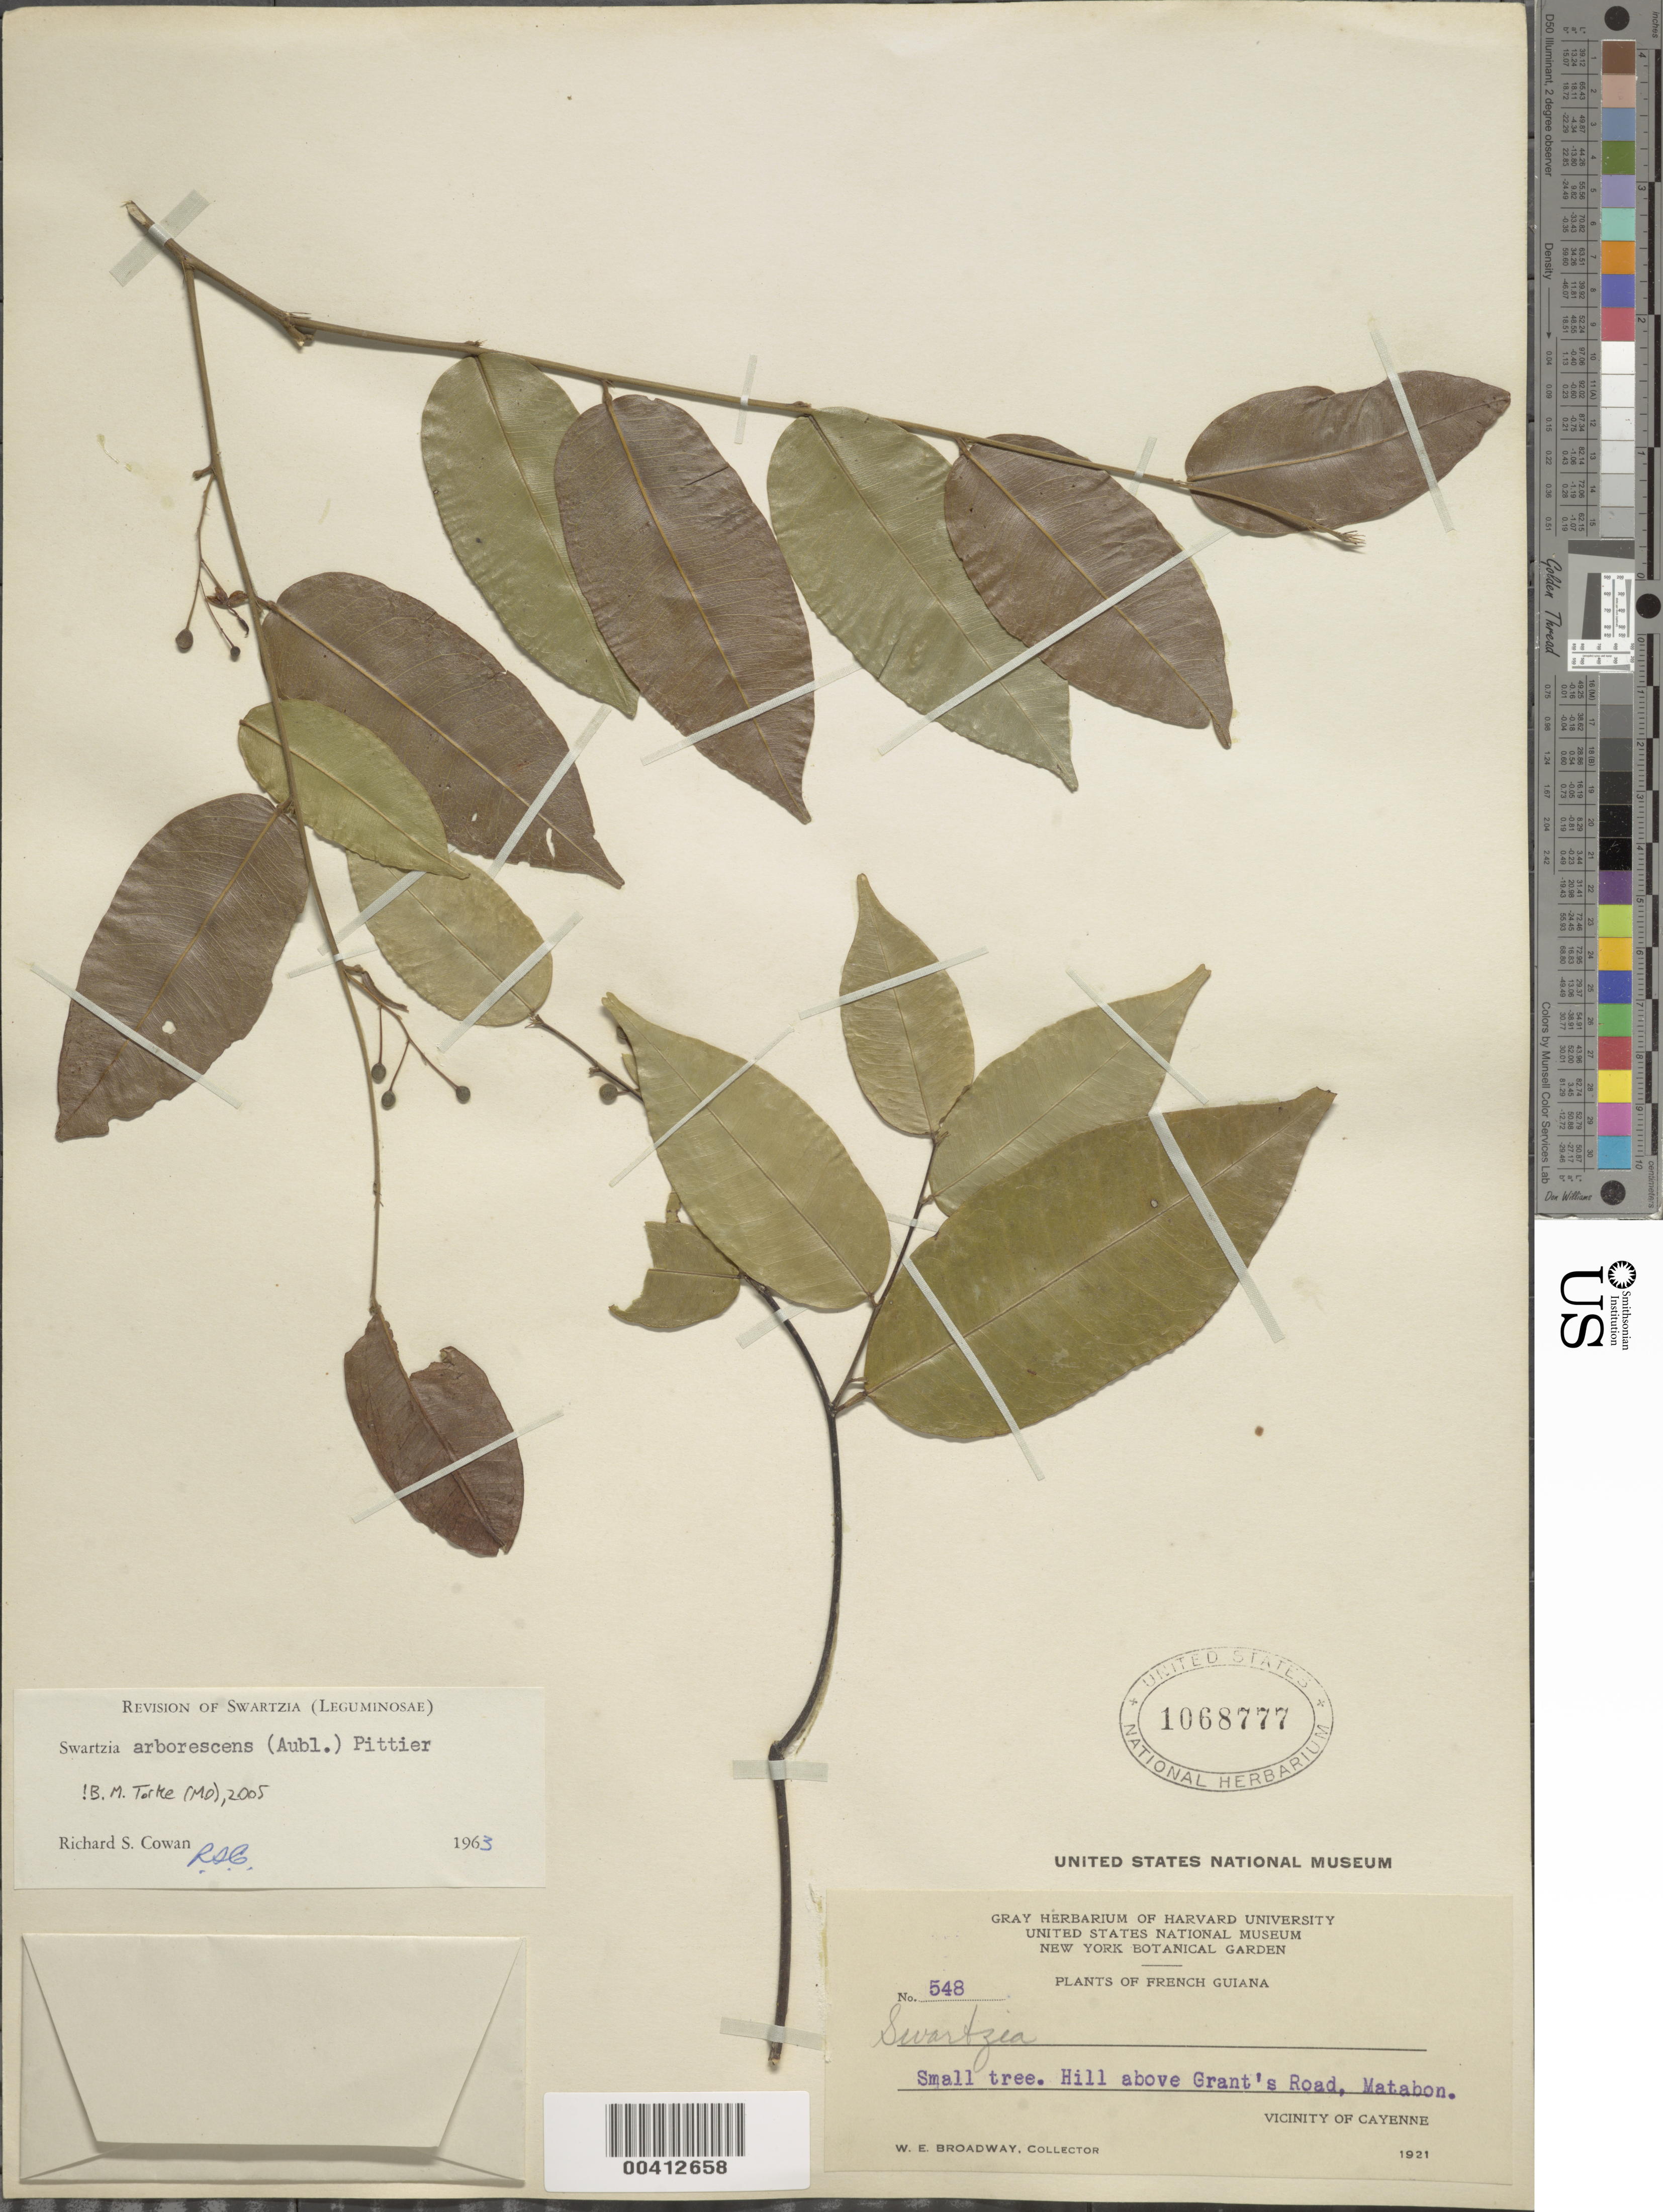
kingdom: Plantae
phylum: Tracheophyta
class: Magnoliopsida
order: Fabales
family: Fabaceae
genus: Swartzia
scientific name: Swartzia arborescens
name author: (Aubl.) Pittier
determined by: Cowan, R. S.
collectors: W. E. Broadway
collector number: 548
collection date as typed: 1921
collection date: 1921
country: French Guiana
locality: Grant's road, matabon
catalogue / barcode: US 1068777